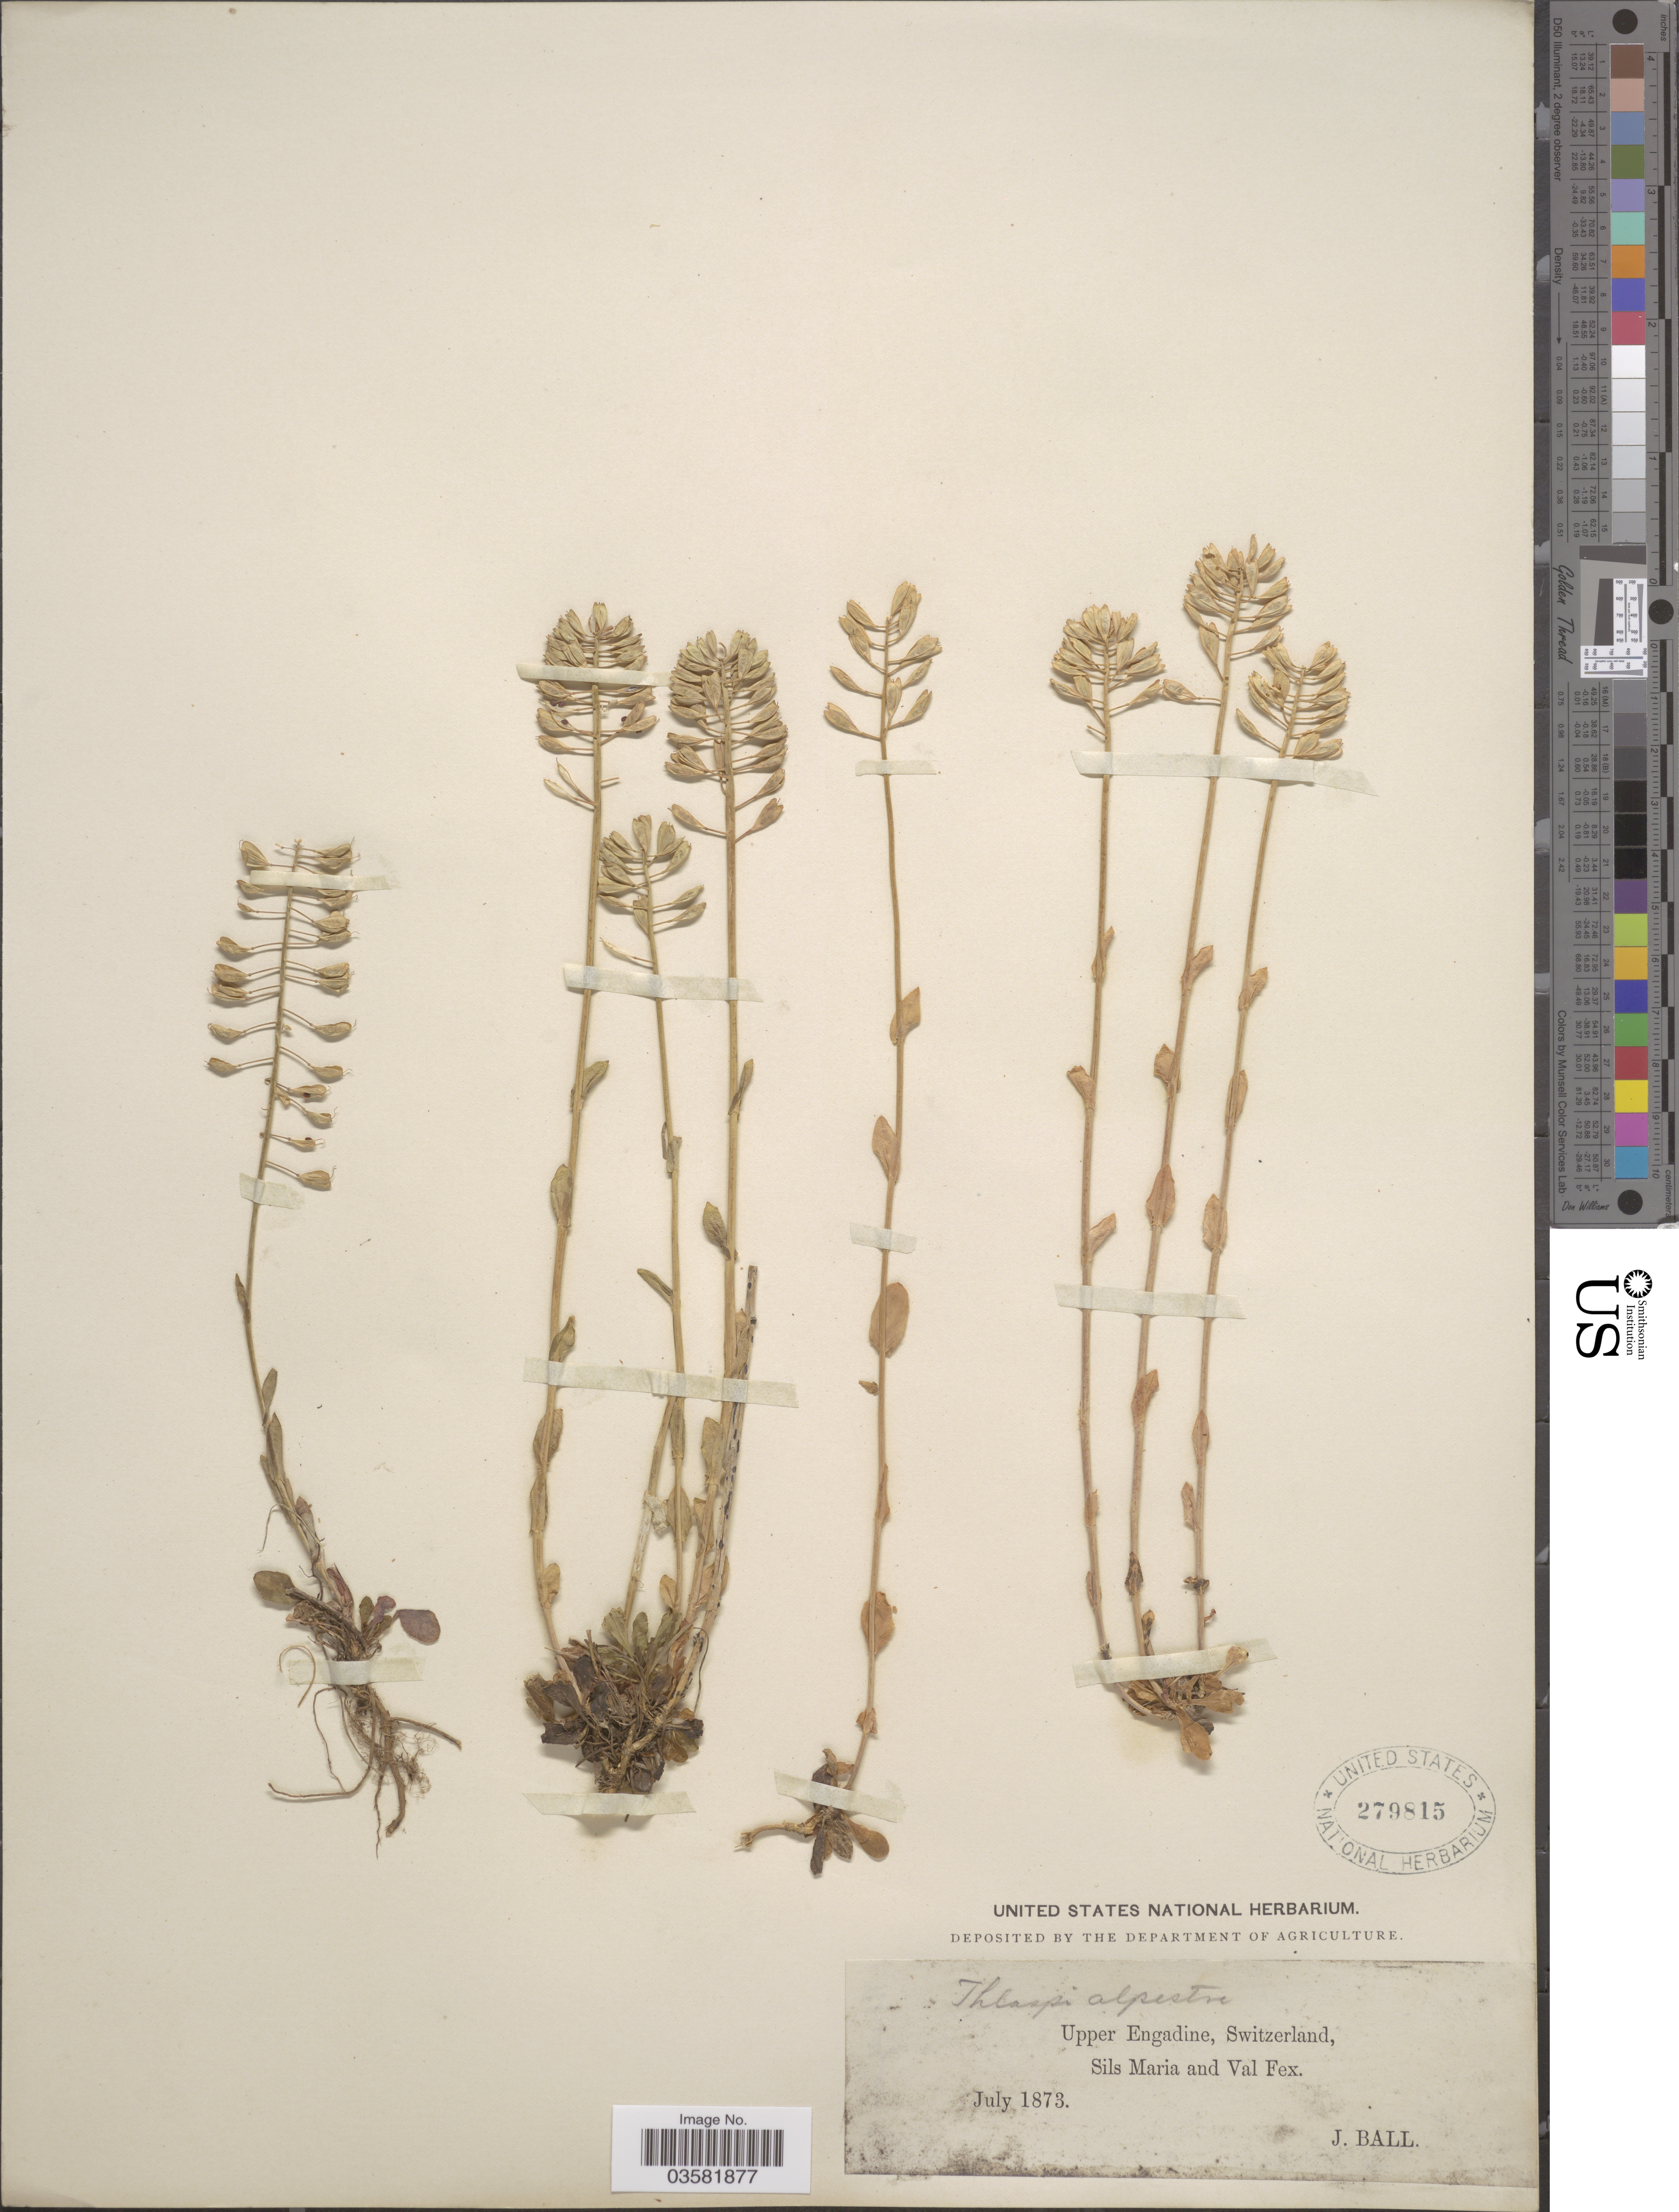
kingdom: Plantae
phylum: Tracheophyta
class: Magnoliopsida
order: Brassicales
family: Brassicaceae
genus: Thlaspi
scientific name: Thlaspi alpestre L. nom. illeg.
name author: L.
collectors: J. Ball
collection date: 1873-07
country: Switzerland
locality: Upper Engadine, Sils Maria and Val Fex.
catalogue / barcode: US 279815